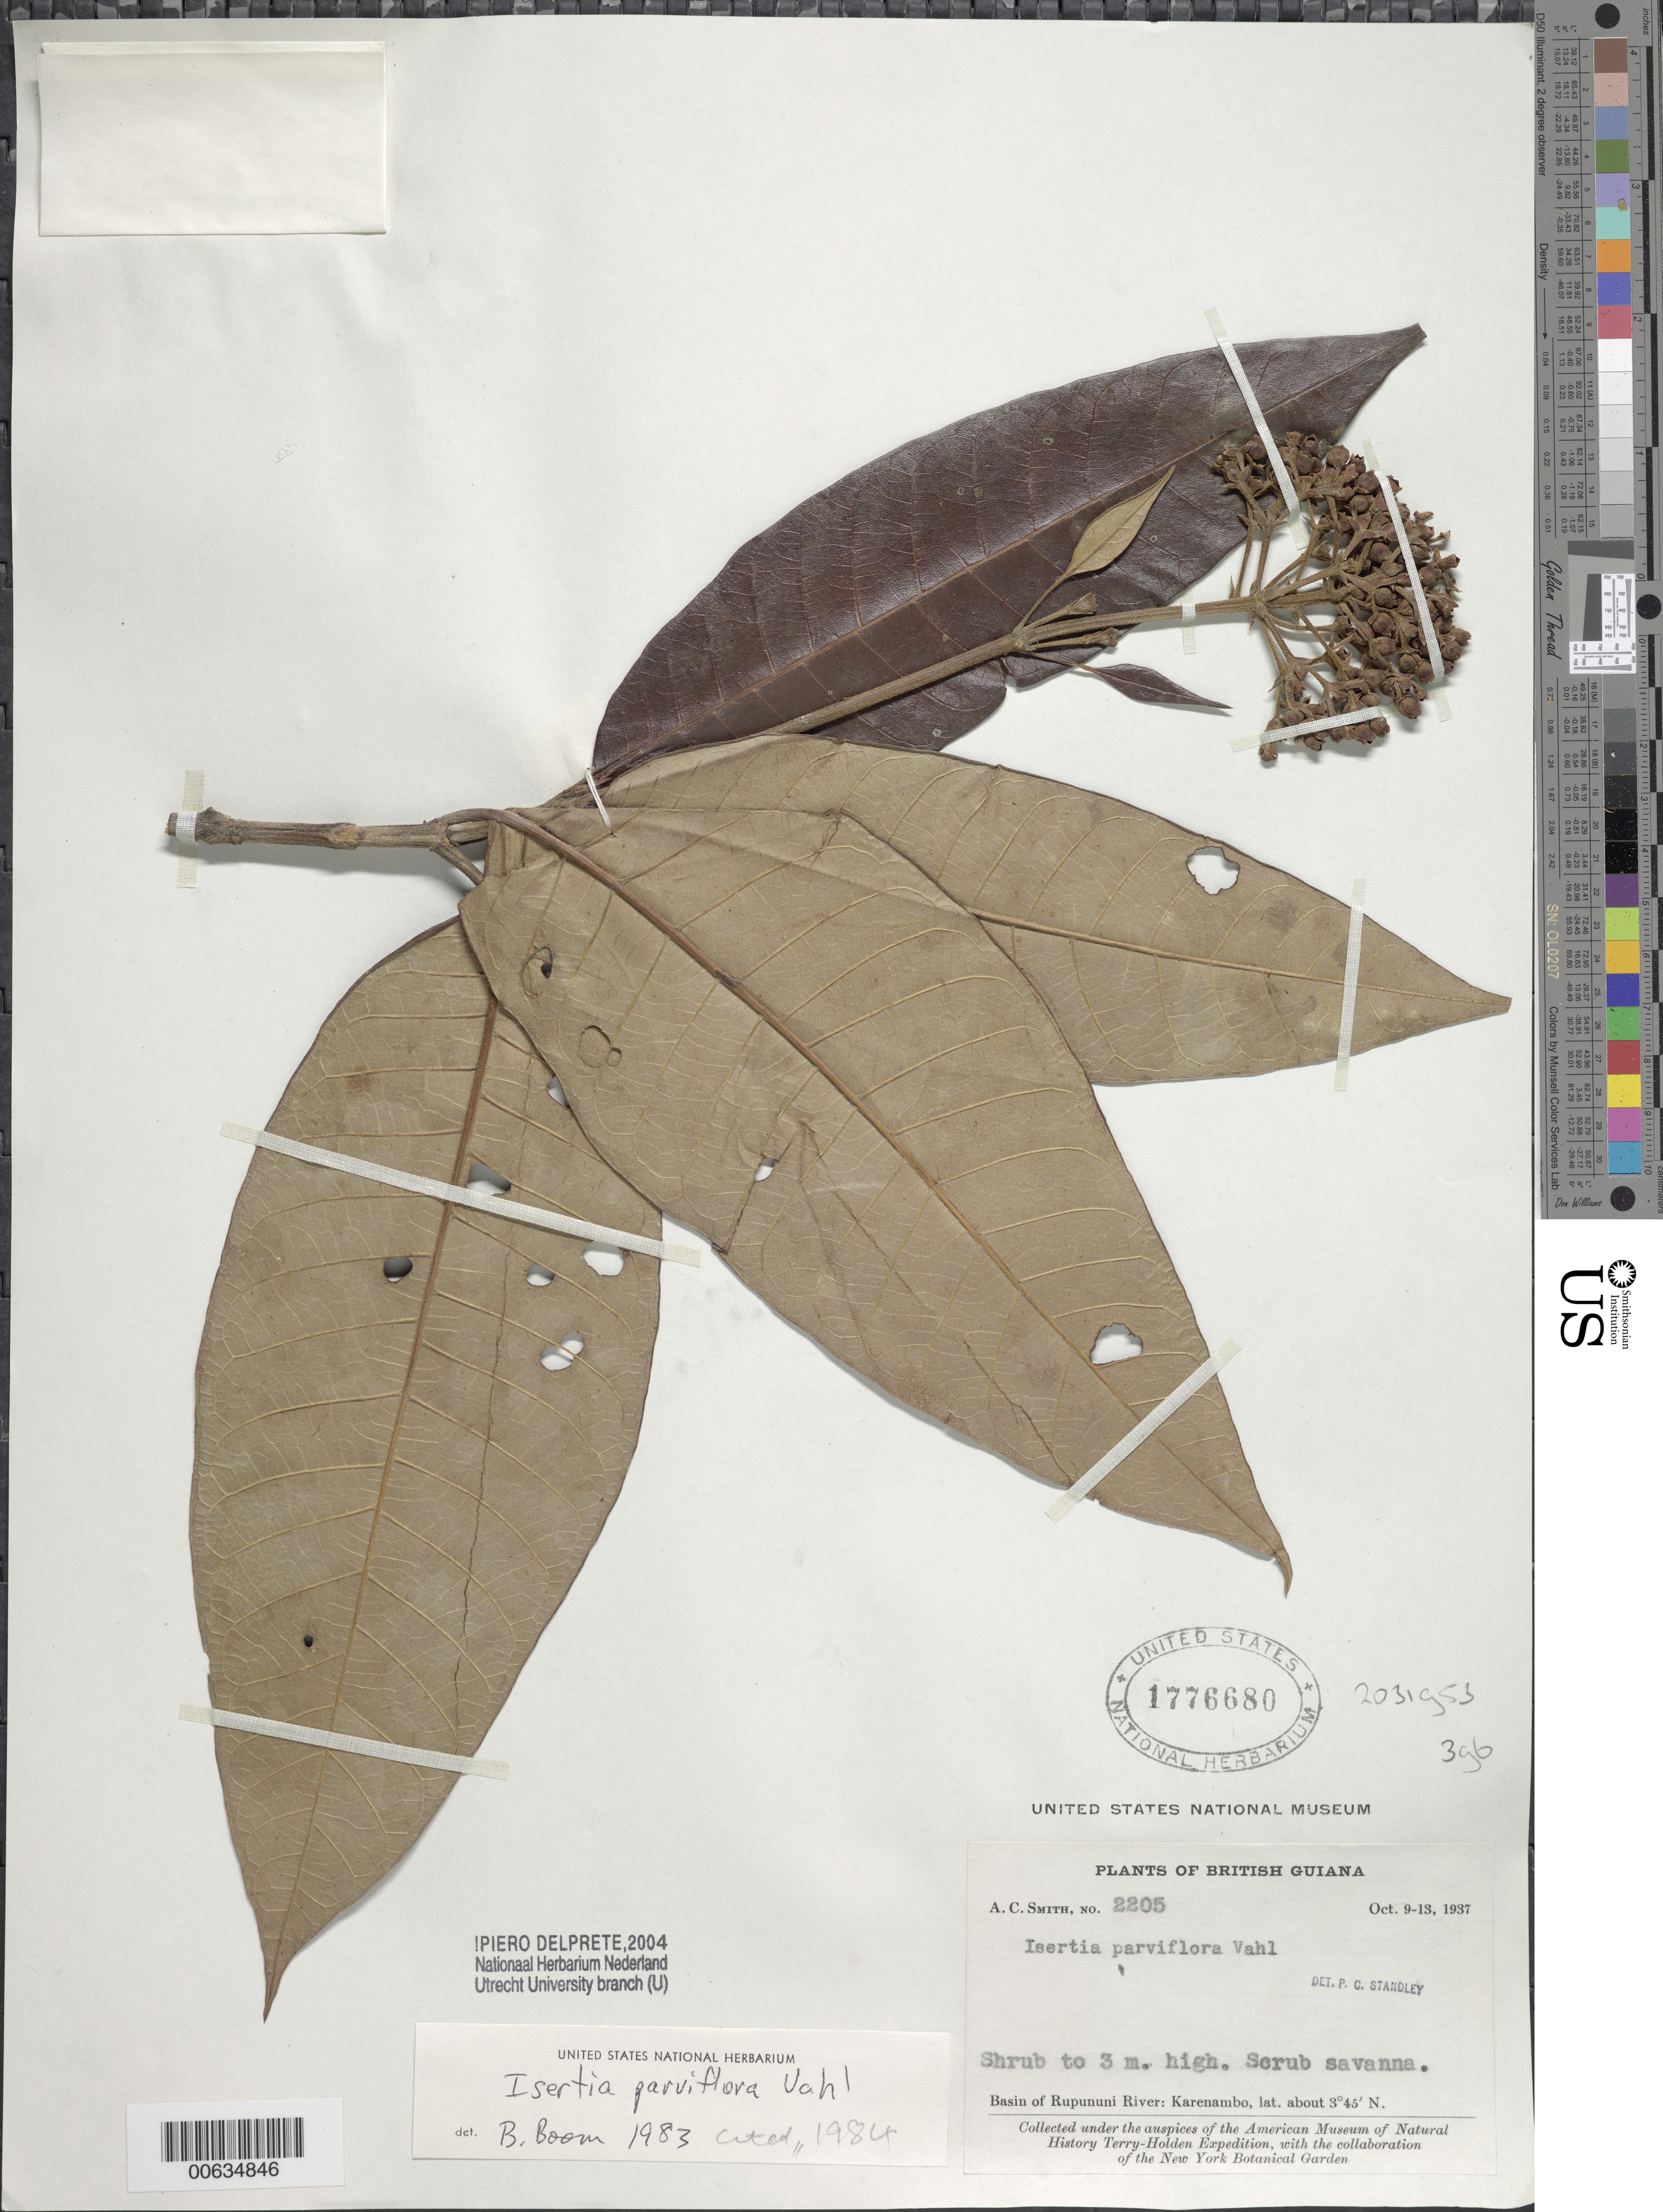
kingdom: Plantae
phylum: Tracheophyta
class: Magnoliopsida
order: Gentianales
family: Rubiaceae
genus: Isertia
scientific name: Isertia parviflora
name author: Vahl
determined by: Boom, B. M.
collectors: A. C. Smith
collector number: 2205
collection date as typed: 9-Oct-37 to 13-Oct-37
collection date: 1937-10-09/1937-10-13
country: Guyana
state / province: U. Takutu-U. Essequibo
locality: Karanambo, Rupununi River basin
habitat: Scrub savanna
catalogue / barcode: US 1776680